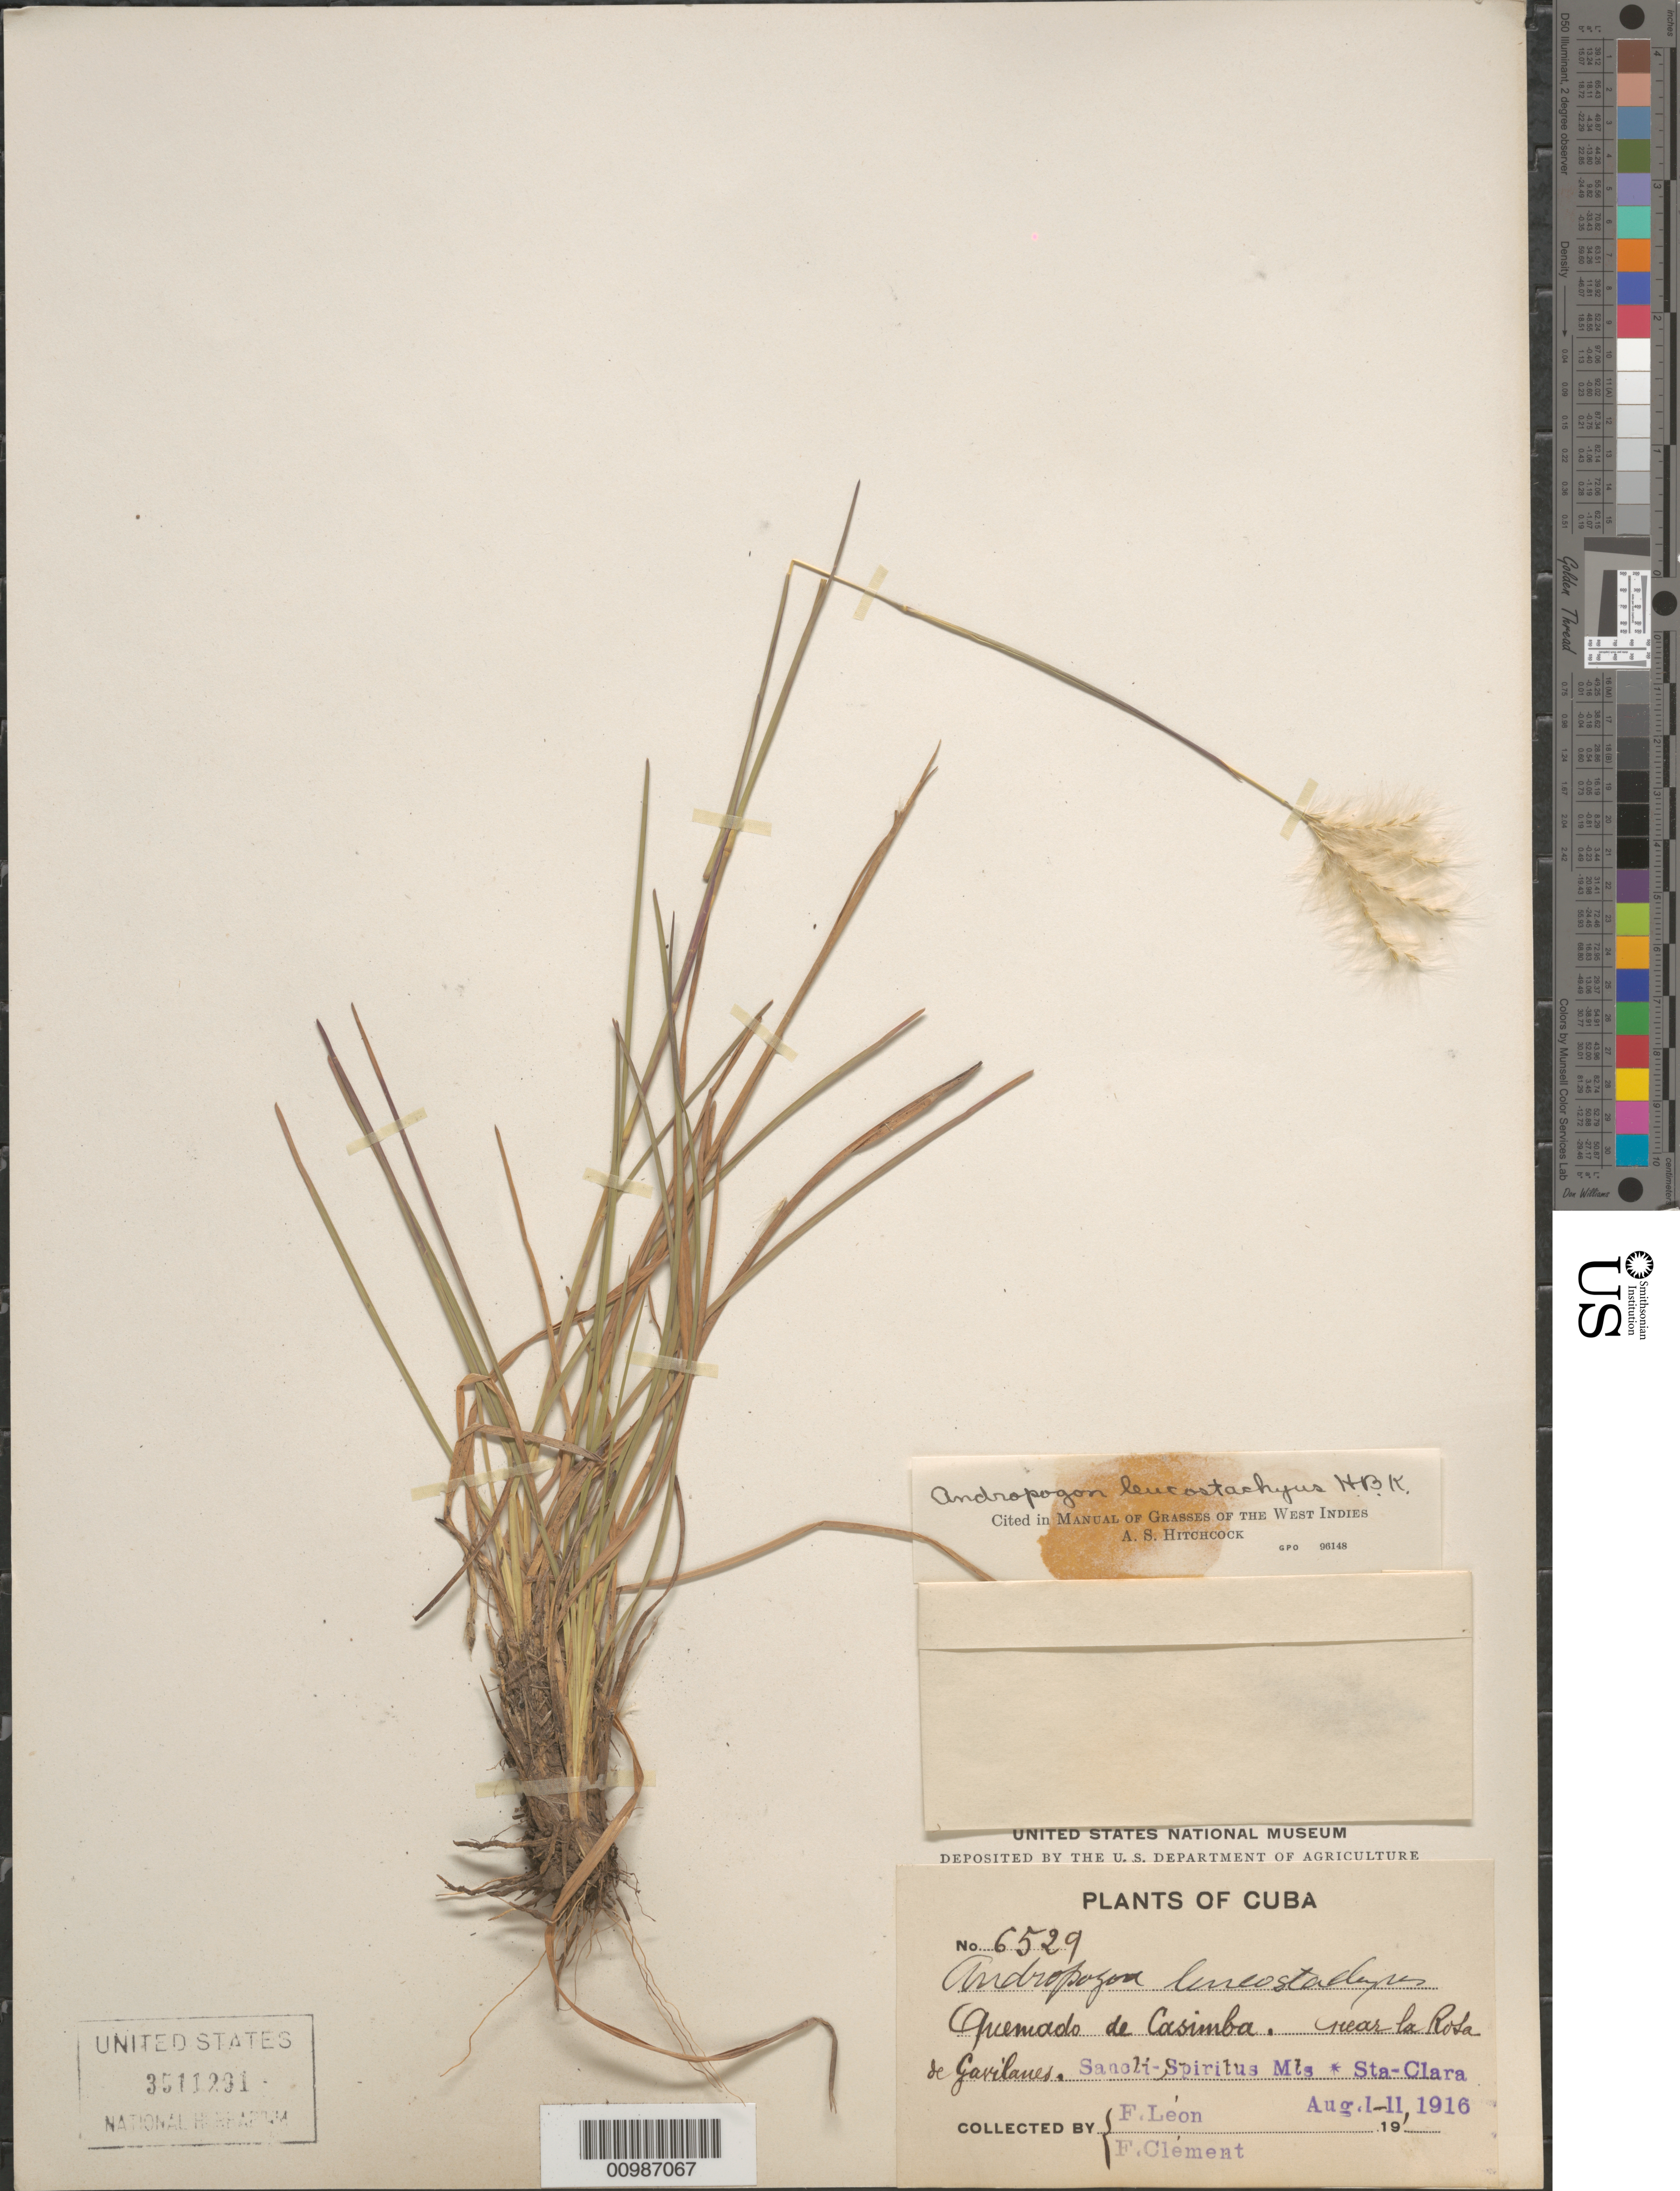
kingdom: Plantae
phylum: Tracheophyta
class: Liliopsida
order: Poales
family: Poaceae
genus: Andropogon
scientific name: Andropogon leucostachyus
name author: Kunth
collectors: Bro. León & B. Clement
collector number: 6529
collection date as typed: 01 Aug 1916 to11 Aug 1916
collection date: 1916-08-01/1916-08-11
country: Cuba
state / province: Sancti Spiritus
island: Cuba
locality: Sancti Spiritus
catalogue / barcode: US 3511291